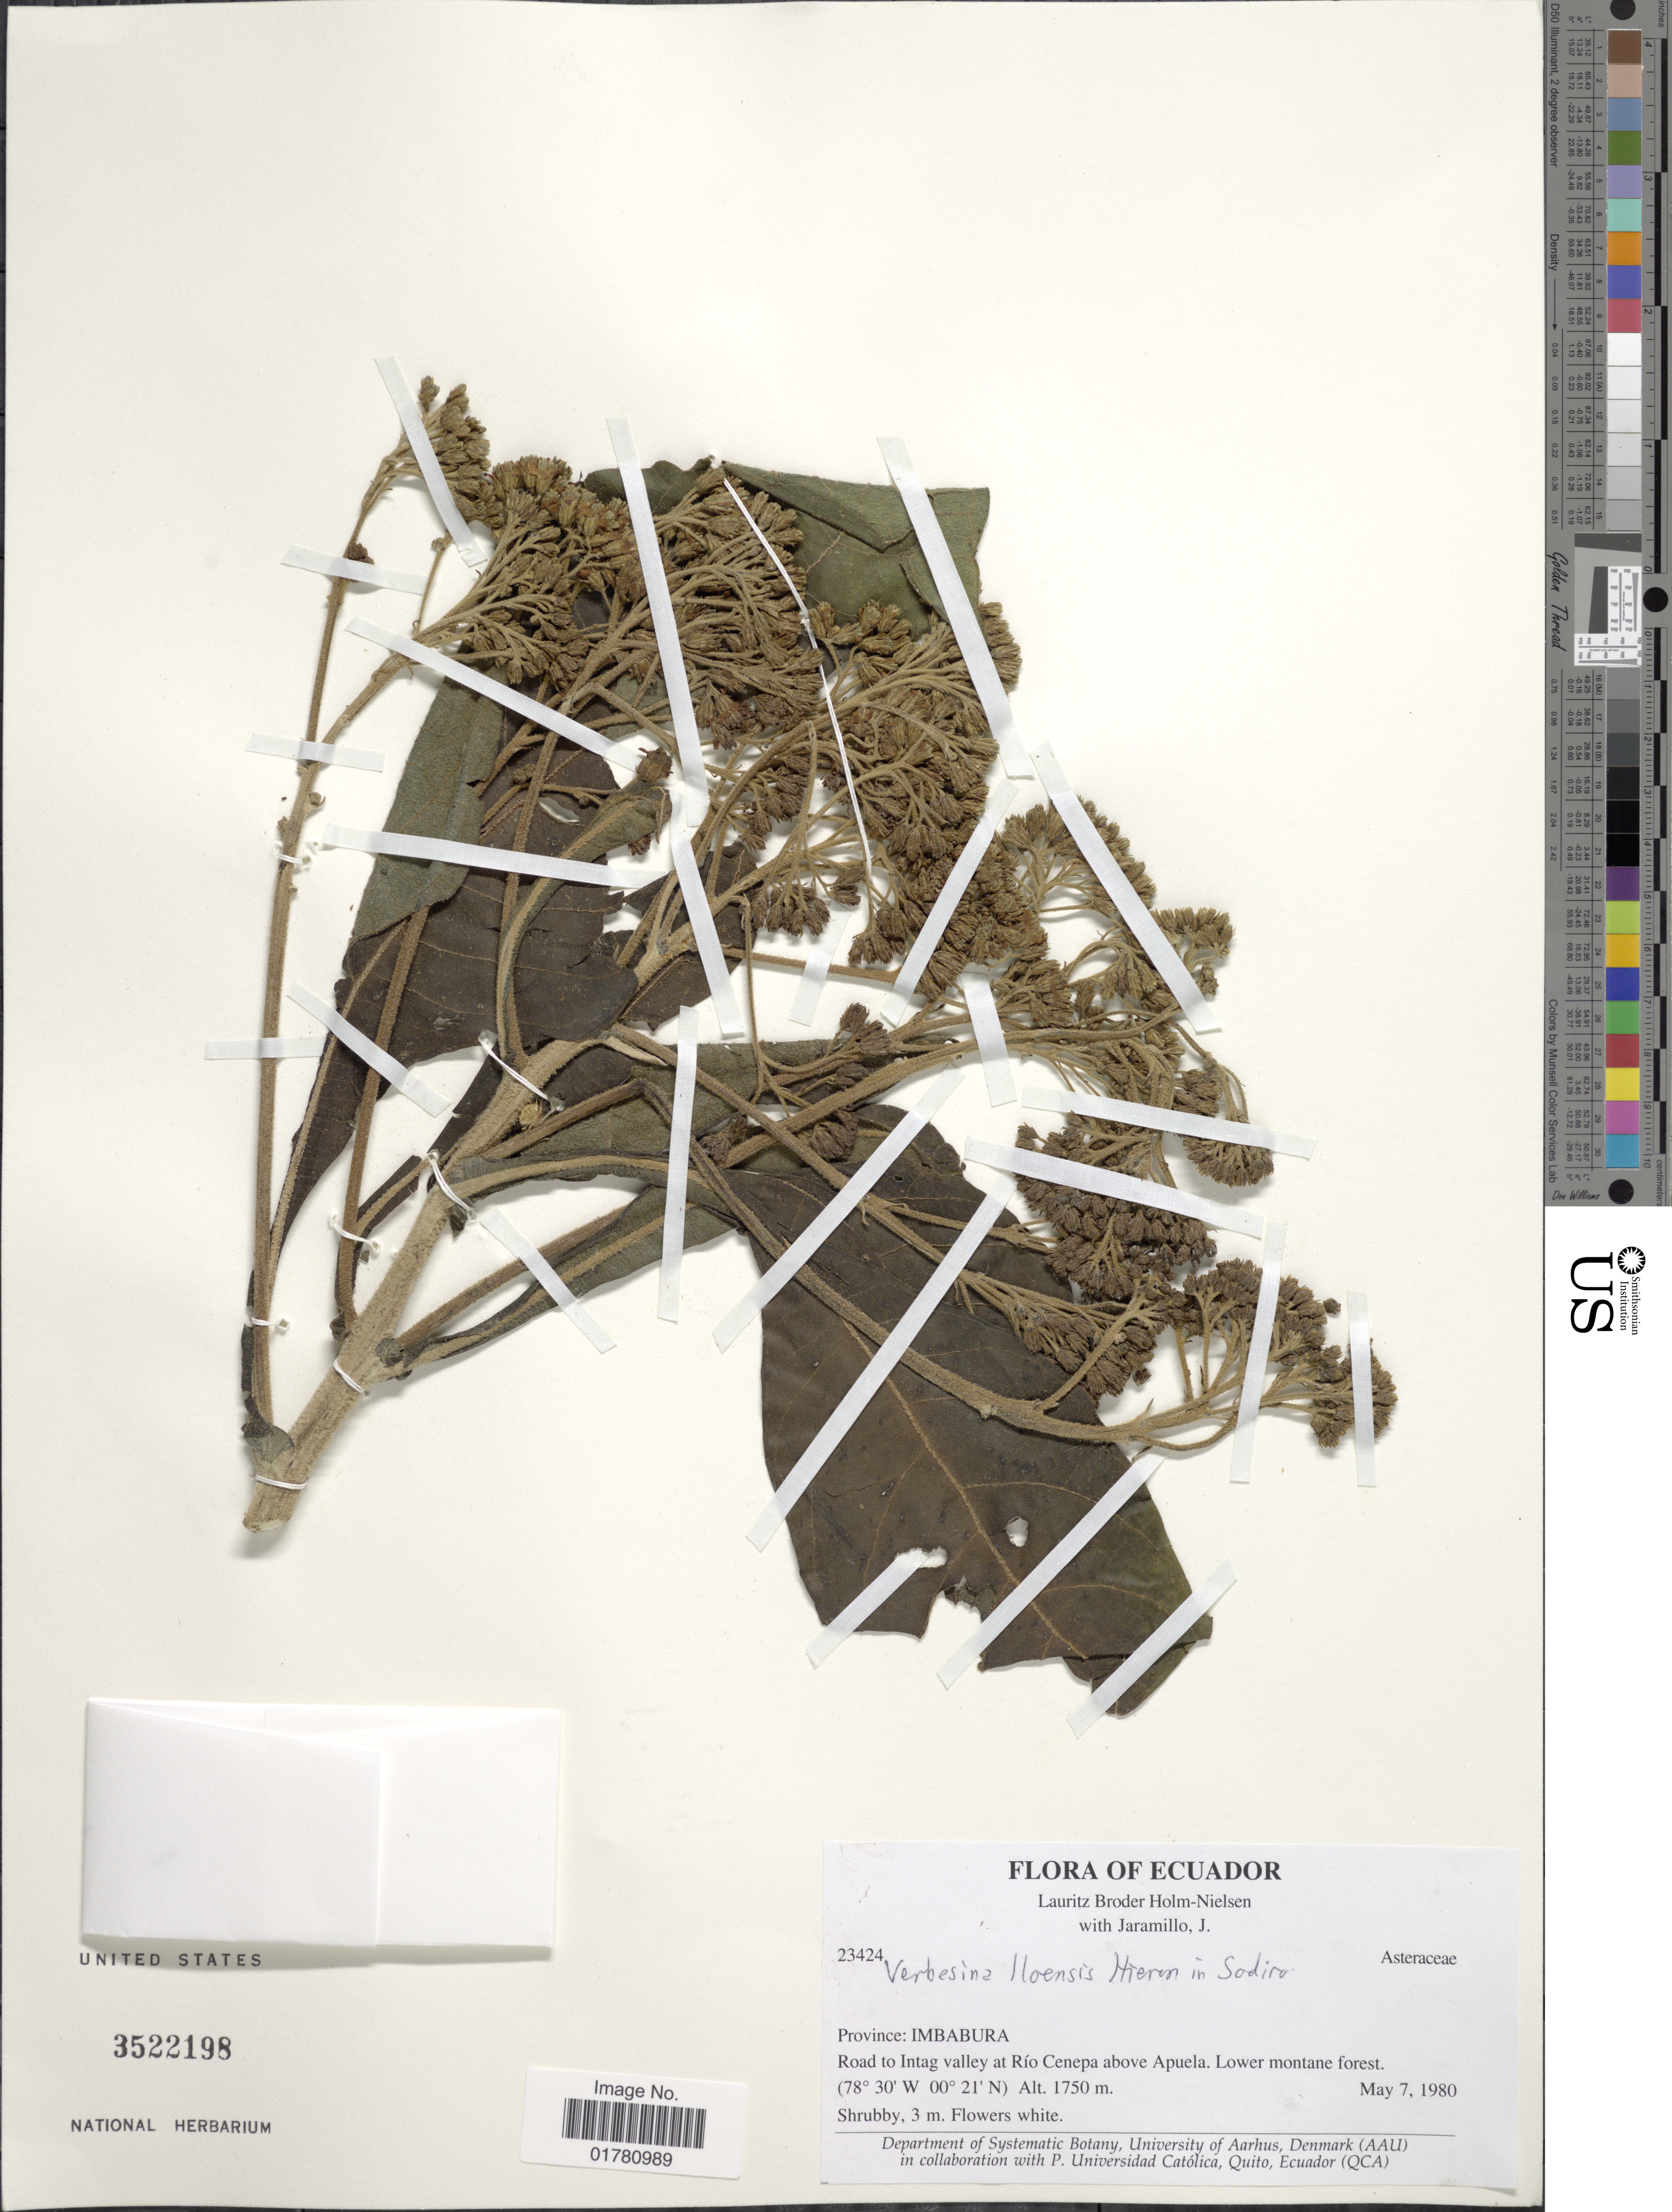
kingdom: Plantae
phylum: Tracheophyta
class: Magnoliopsida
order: Asterales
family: Asteraceae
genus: Verbesina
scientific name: Verbesina lloensis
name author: Hieron.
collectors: L. B. Holm-Nielsen & J. Jaramillo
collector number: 23424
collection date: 1980-05-07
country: Ecuador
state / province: Imbabura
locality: Road to Intag valley at Río Cenepa above Apuela. Lower montane forest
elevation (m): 1750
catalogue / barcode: US 3522198